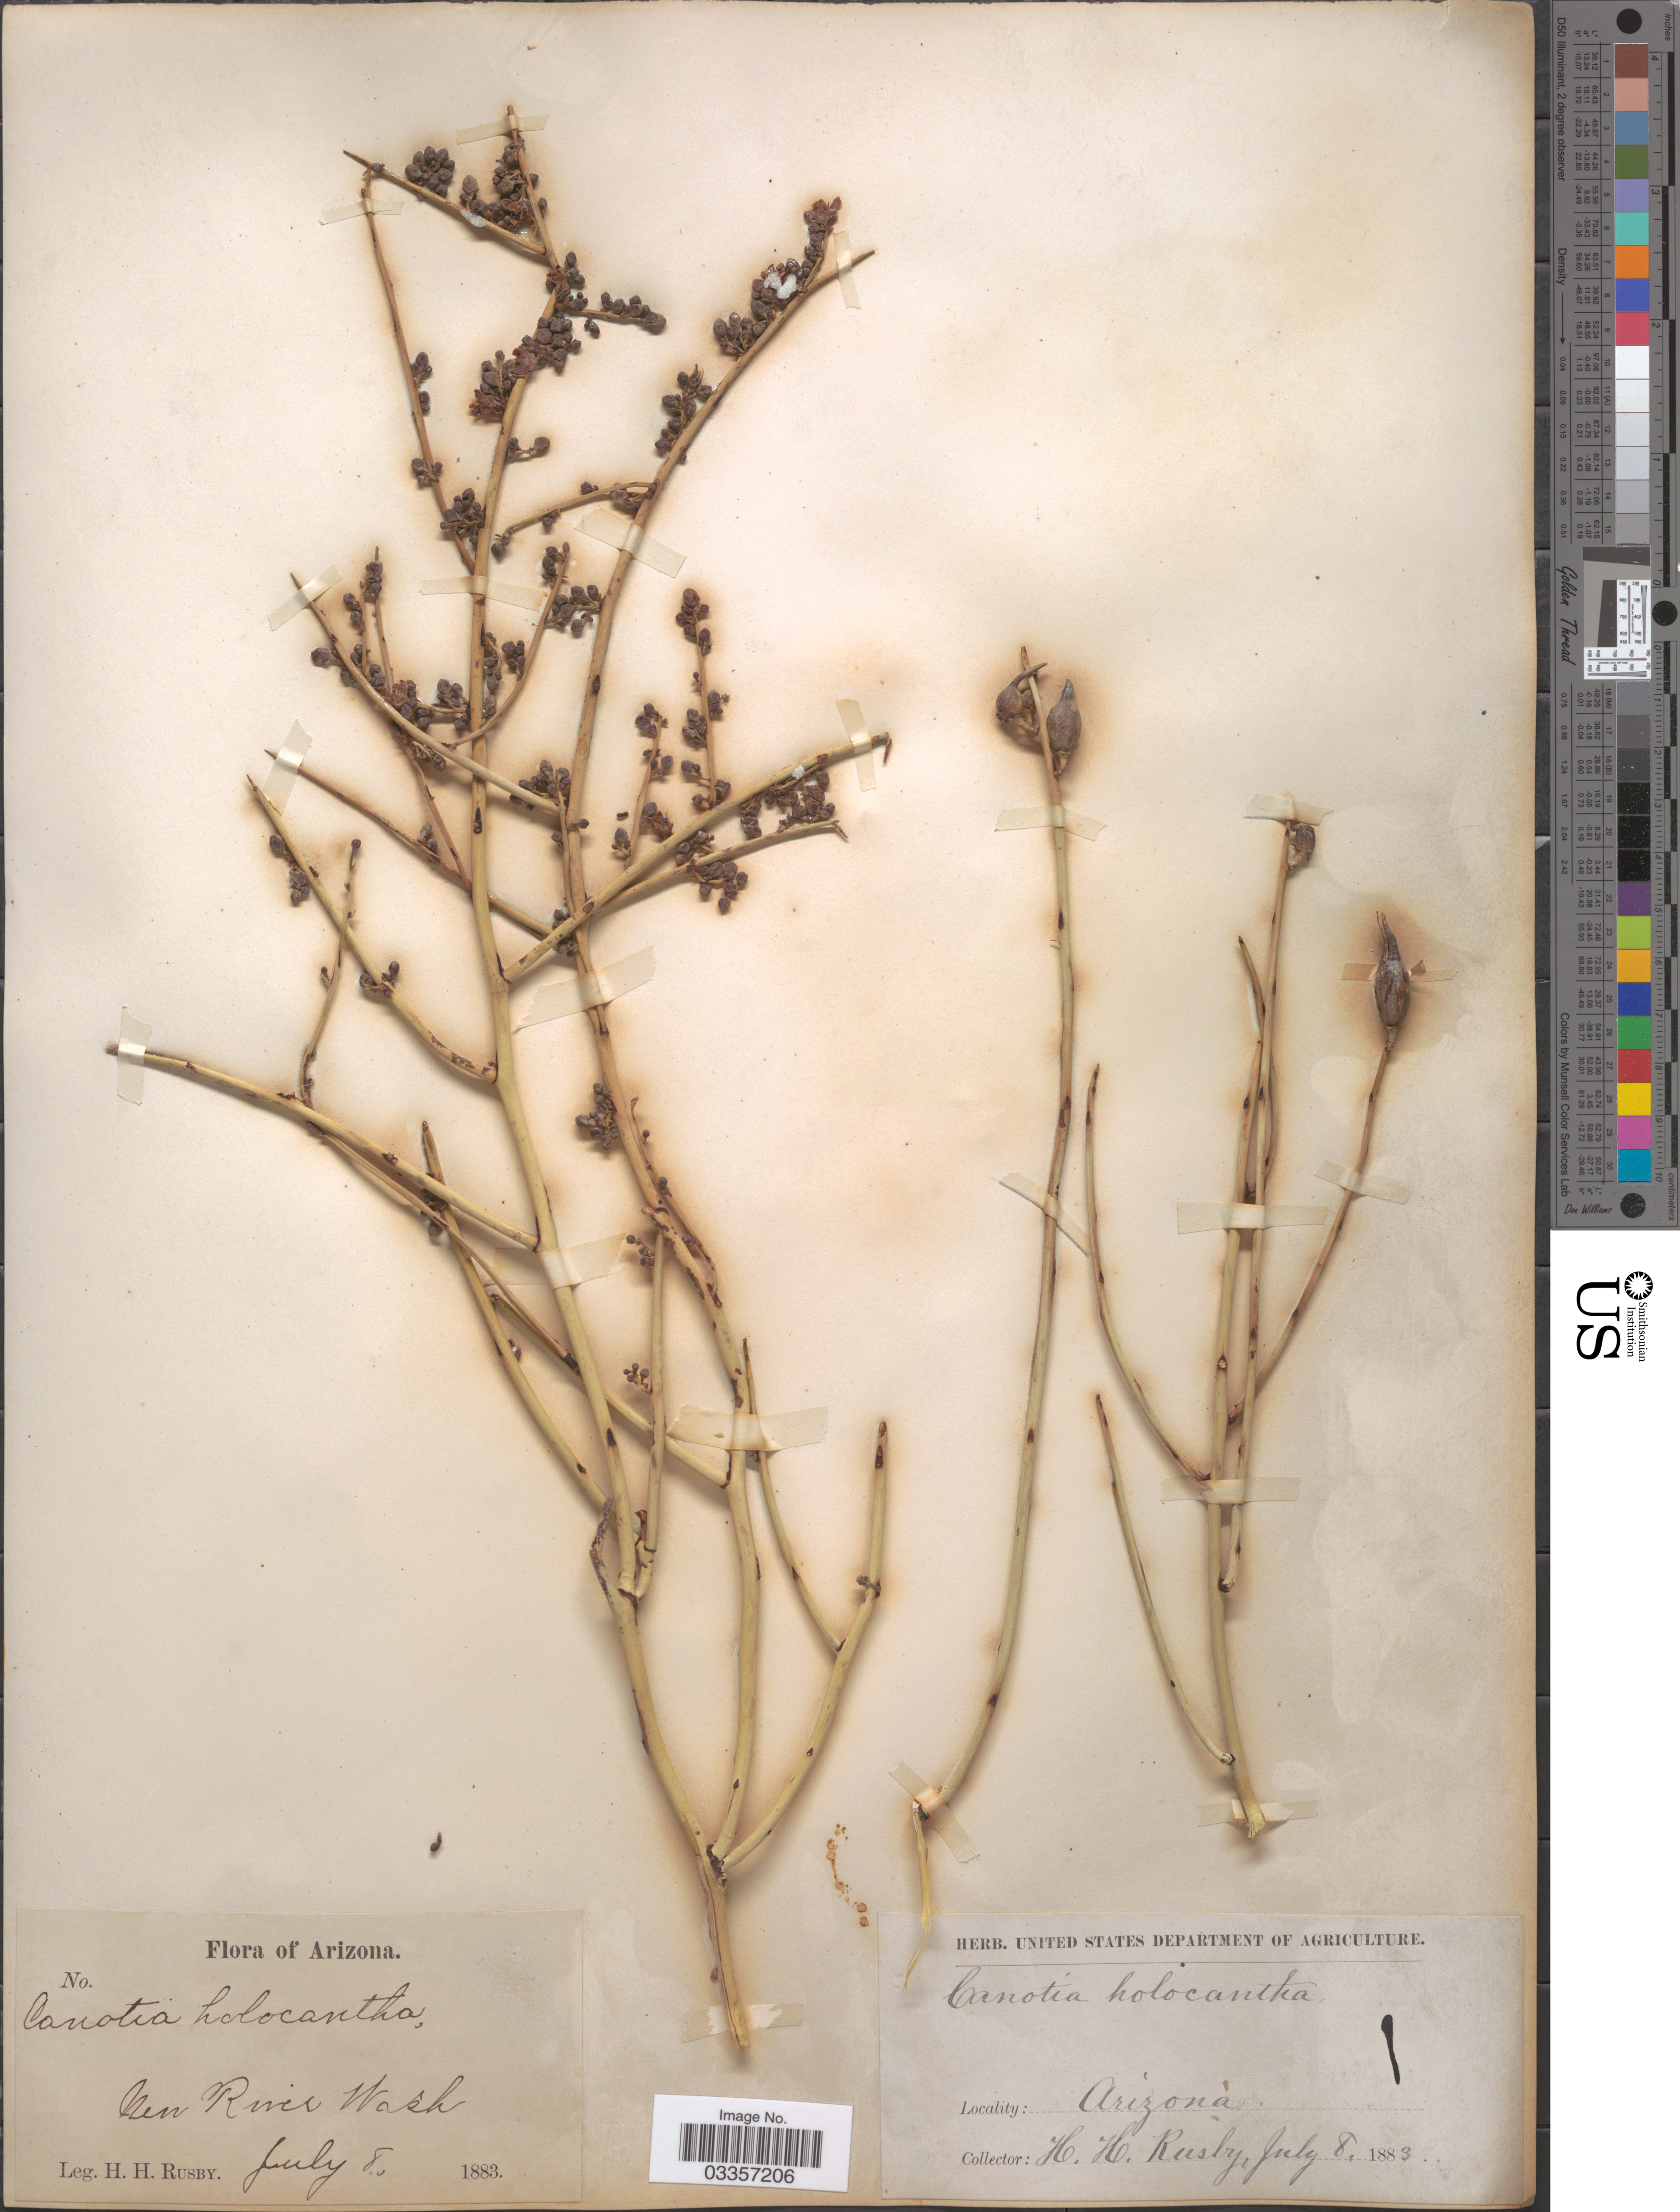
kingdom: Plantae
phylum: Tracheophyta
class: Magnoliopsida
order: Celastrales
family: Celastraceae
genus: Canotia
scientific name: Canotia holacantha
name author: Torr.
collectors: H. H. Rusby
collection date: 1883-07-08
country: United States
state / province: Arizona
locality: New River Wash.